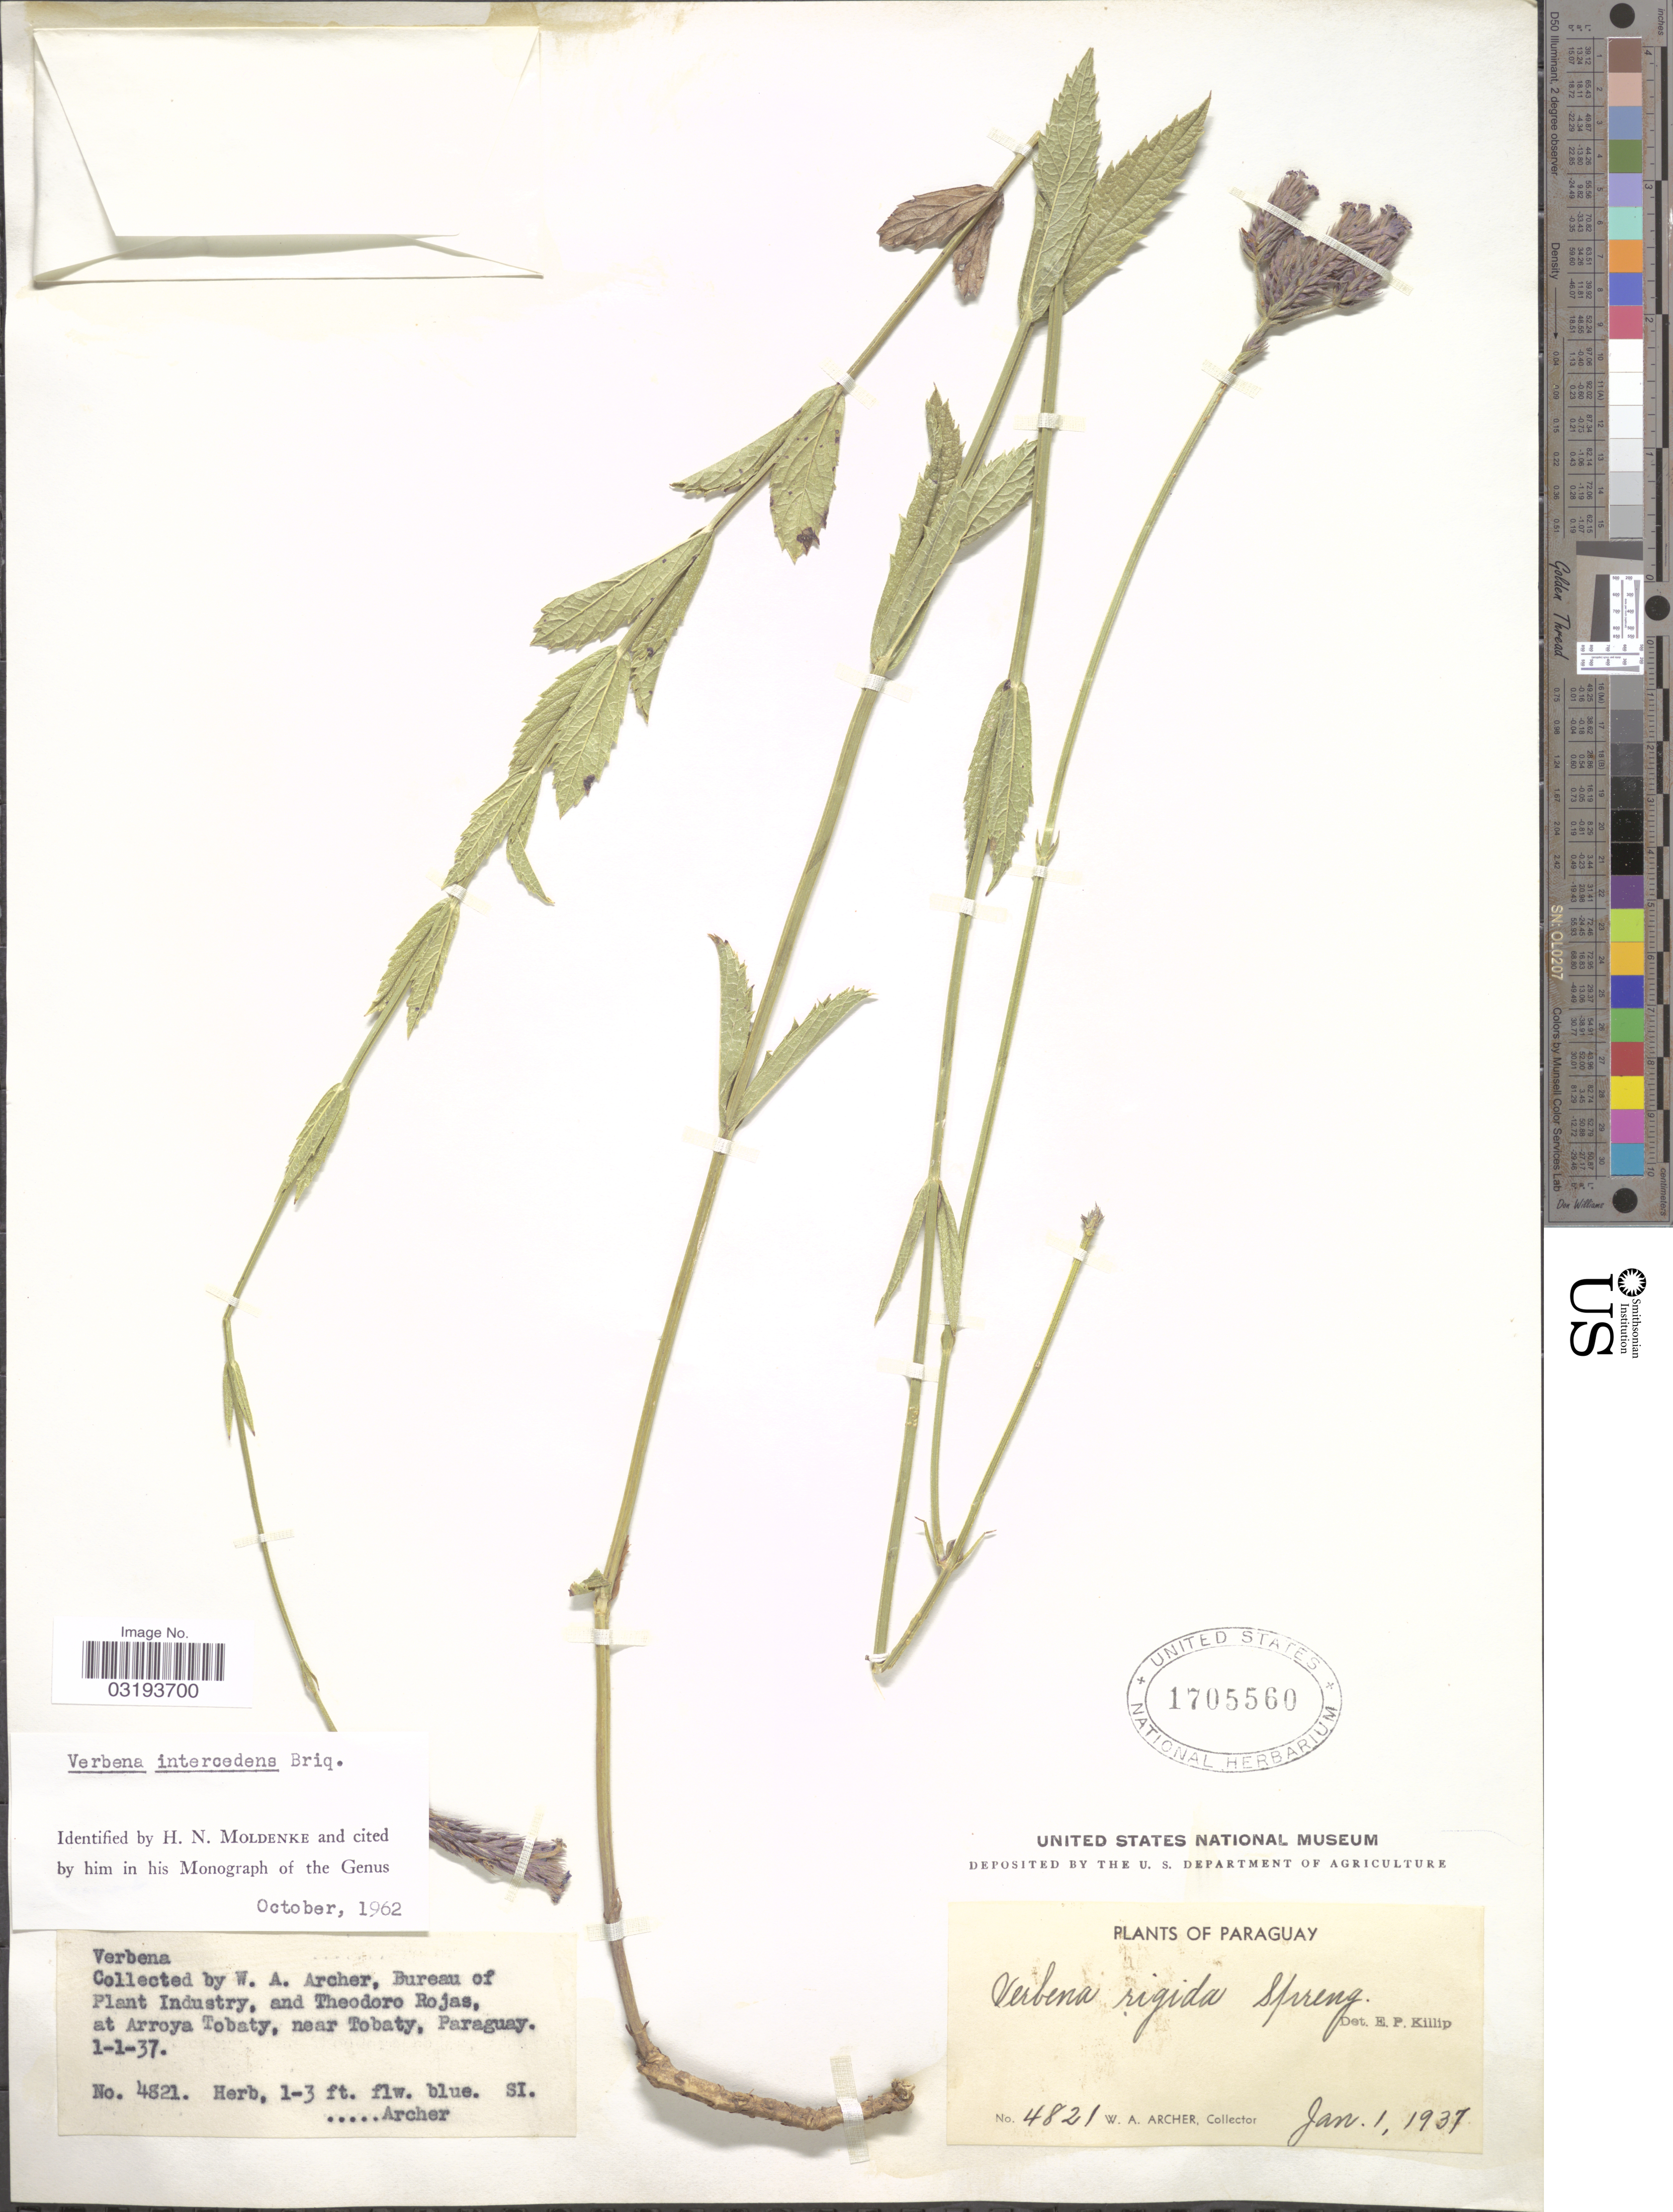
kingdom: Plantae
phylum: Tracheophyta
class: Magnoliopsida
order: Lamiales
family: Verbenaceae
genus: Verbena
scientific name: Verbena intercedens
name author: Briq.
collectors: W. Archer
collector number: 4821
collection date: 1937-01-01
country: Paraguay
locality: Arroya Tobaty, near Tobaty.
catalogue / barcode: US 1705560